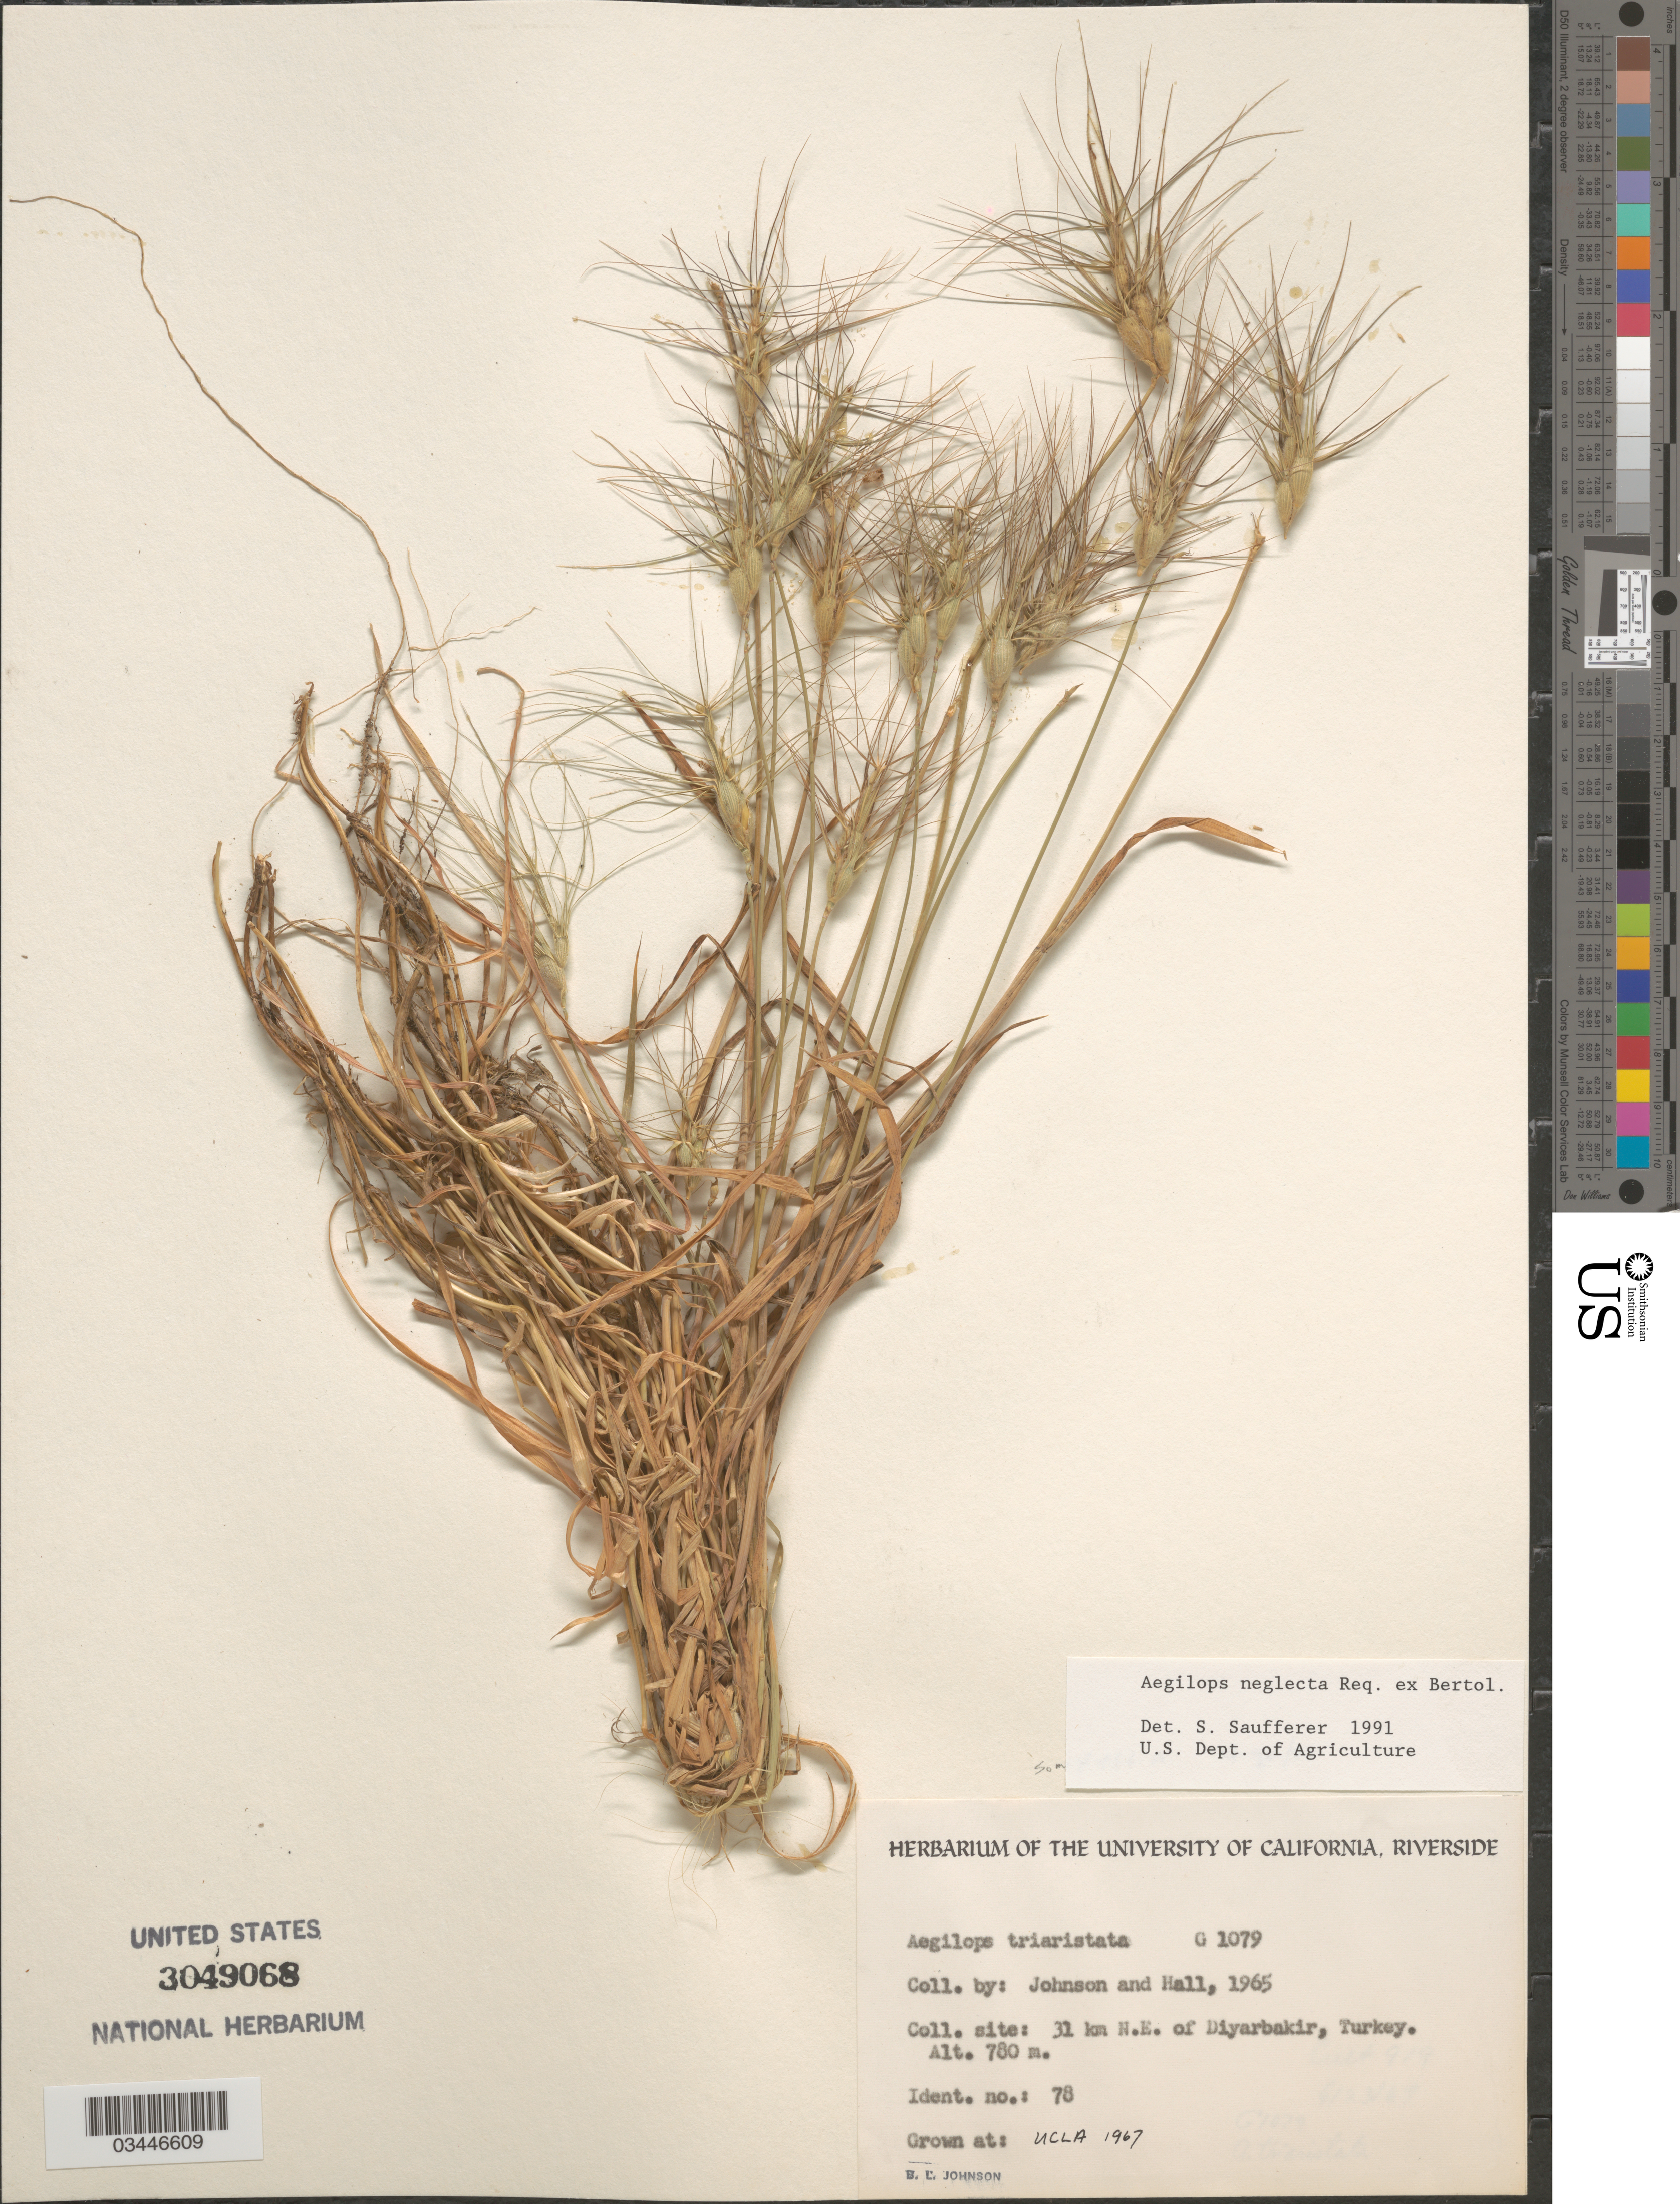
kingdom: Plantae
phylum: Tracheophyta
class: Liliopsida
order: Poales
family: Poaceae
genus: Aegilops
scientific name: Aegilops neglecta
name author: Req. ex Bertol.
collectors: B. Johnson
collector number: G1079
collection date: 1967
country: United States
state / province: California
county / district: Los Angeles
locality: UCLA.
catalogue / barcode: US 3049068